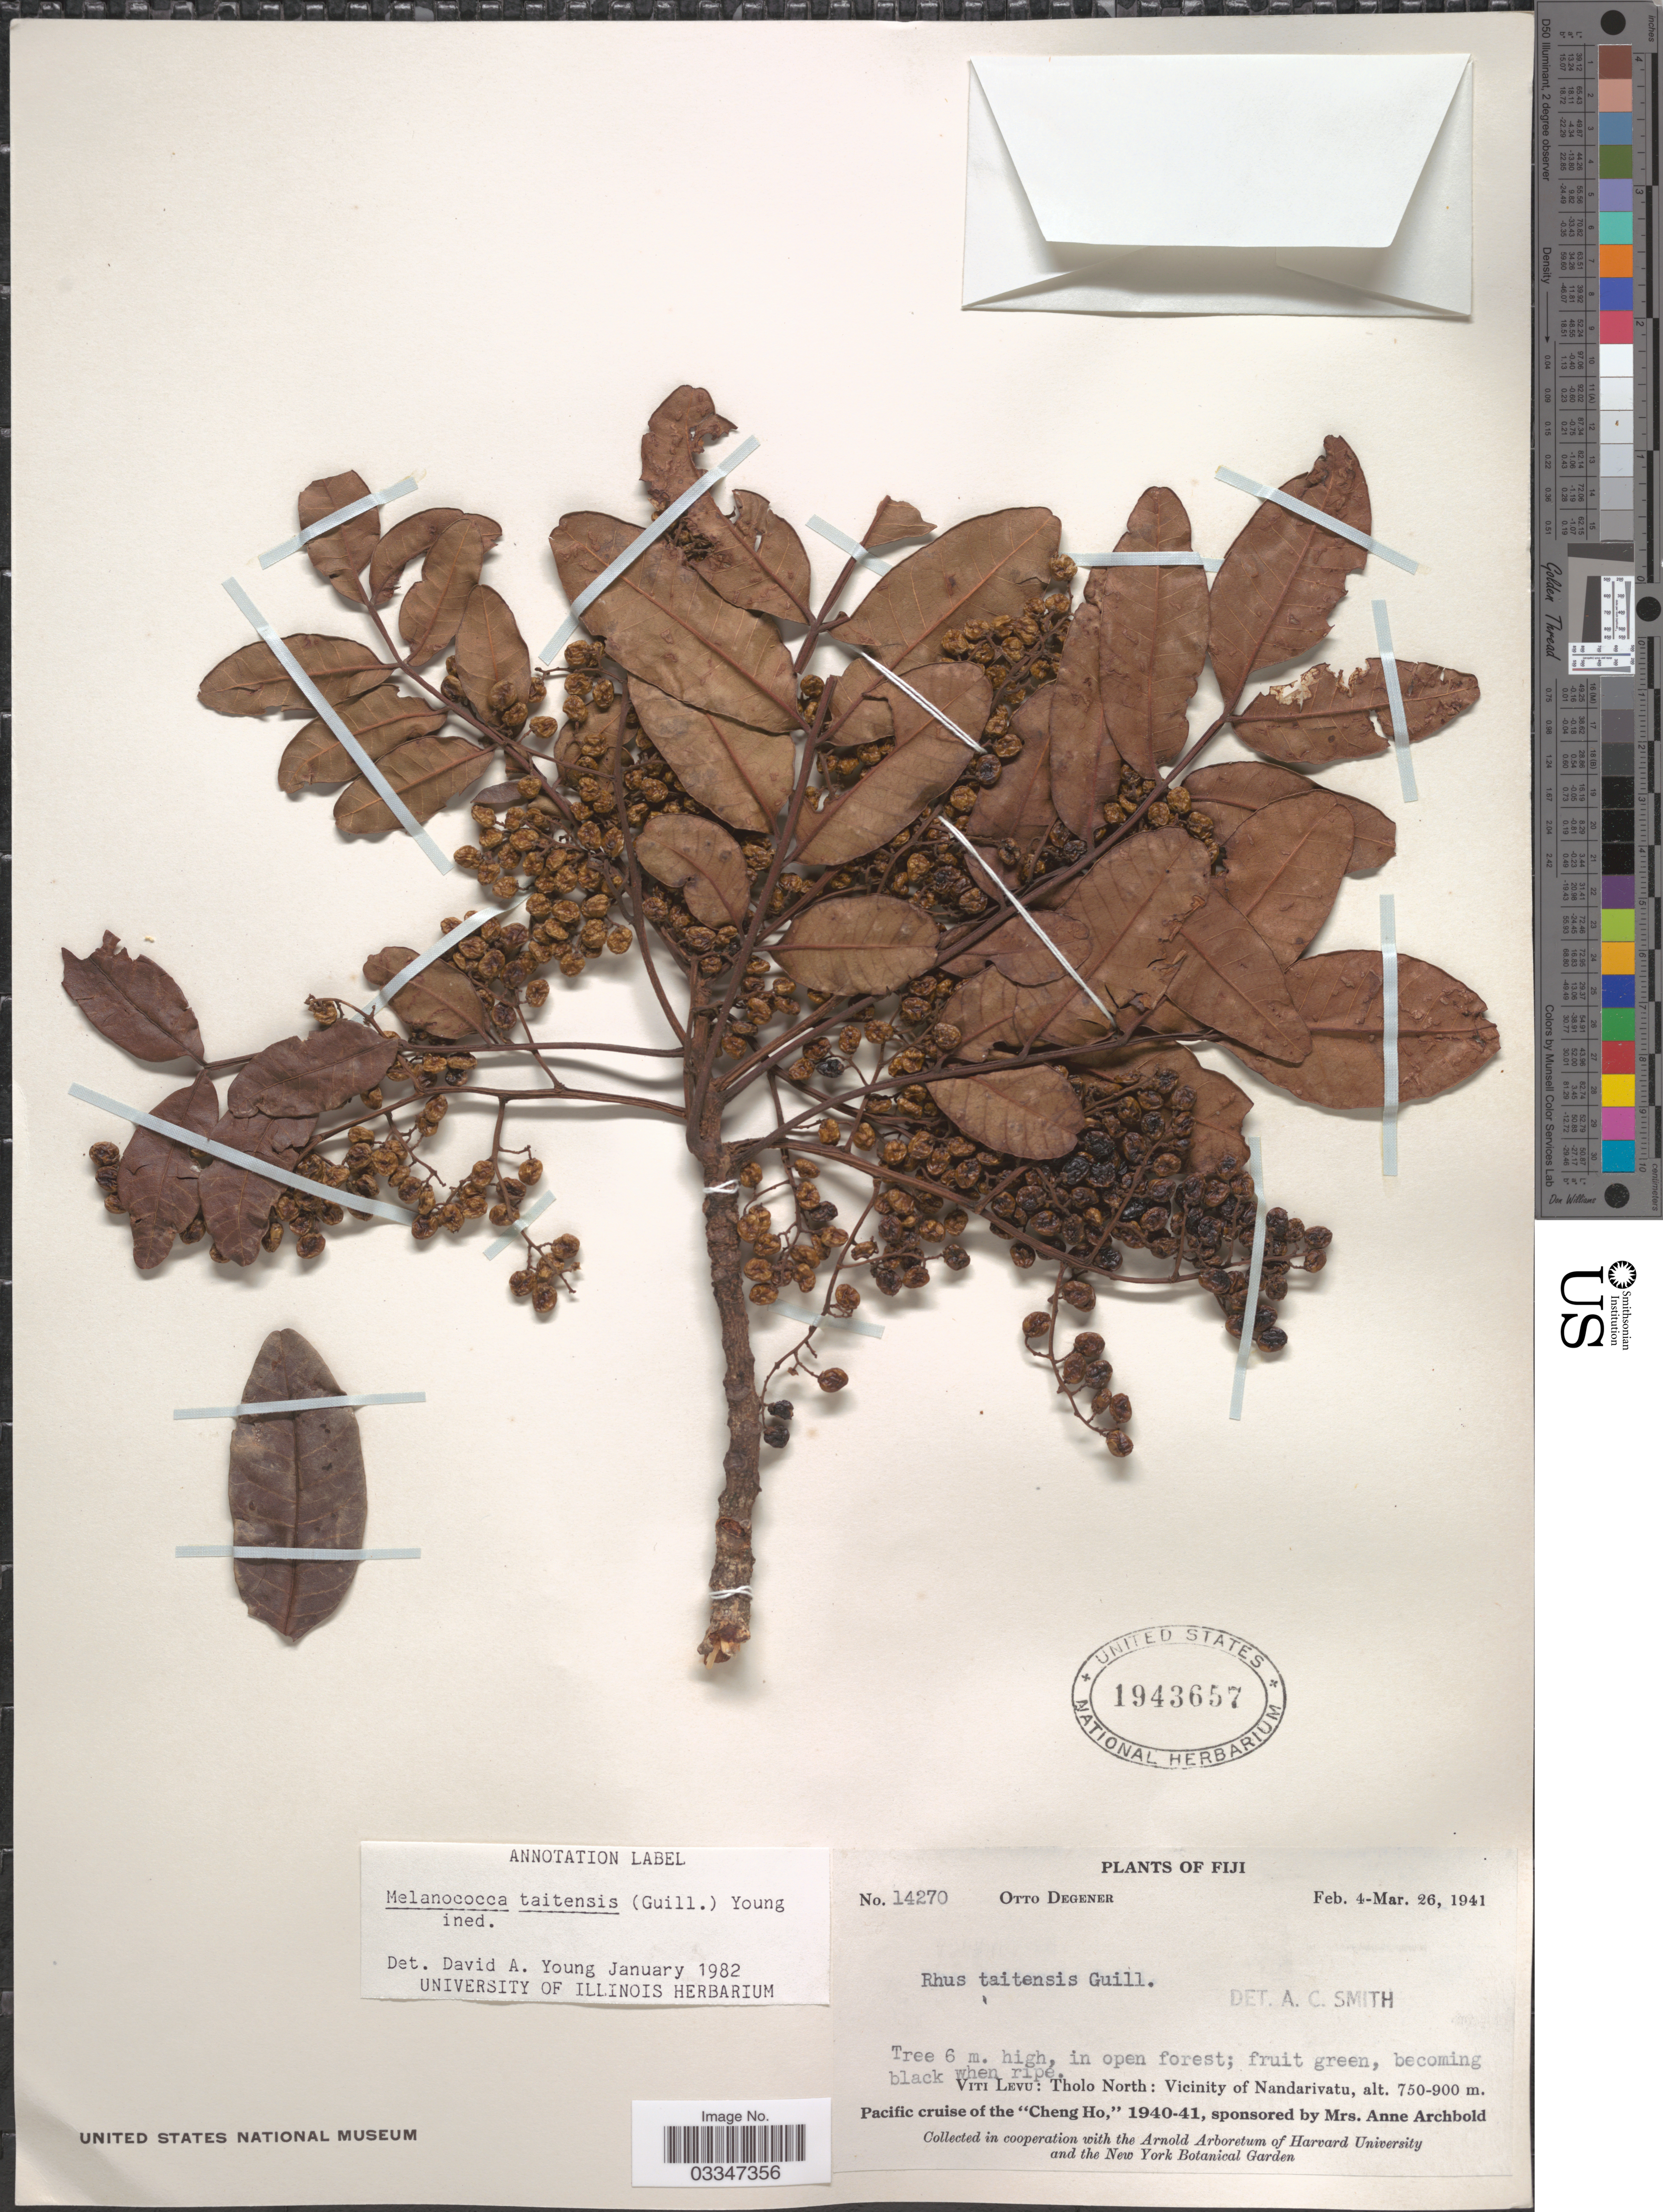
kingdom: Plantae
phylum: Tracheophyta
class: Magnoliopsida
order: Sapindales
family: Anacardiaceae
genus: Rhus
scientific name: Rhus taitensis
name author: Guill.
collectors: O. Degener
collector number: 14270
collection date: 1941-02-04/1941-03-26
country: Fiji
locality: Viti Levu: Tholo North: Vicinity of Nandarivatu.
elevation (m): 750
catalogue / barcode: US 1943657